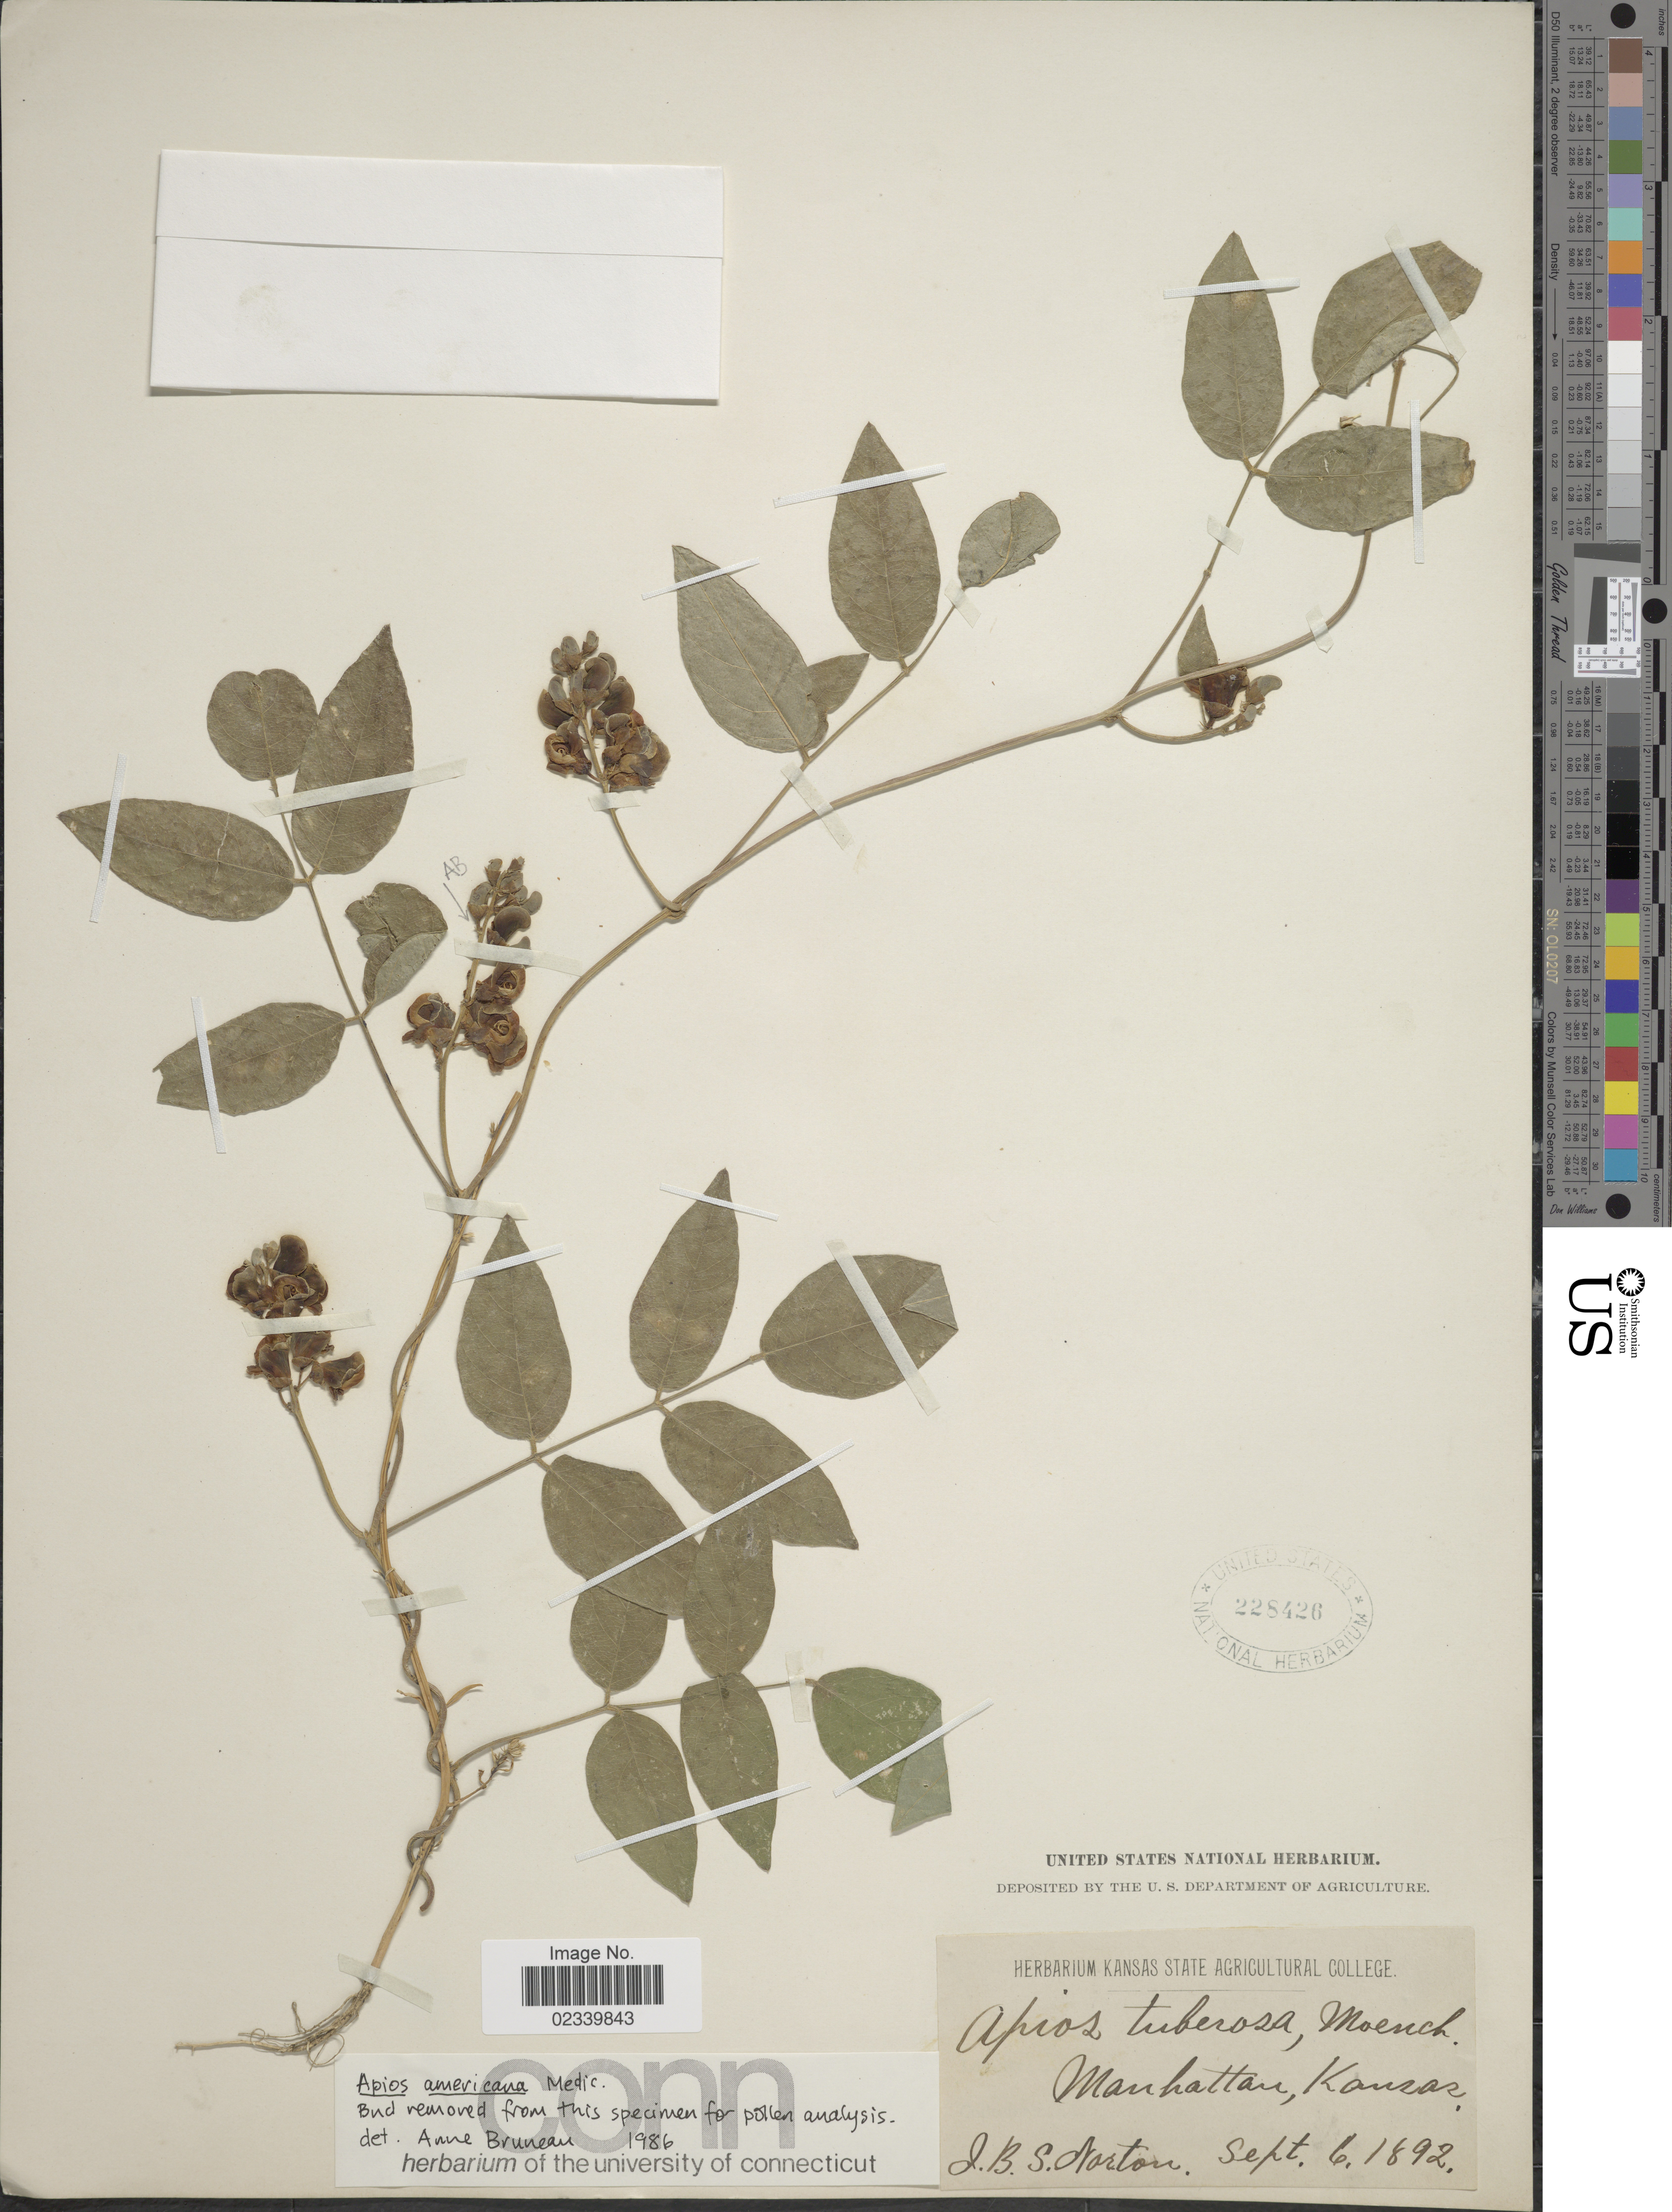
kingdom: Plantae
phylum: Tracheophyta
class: Magnoliopsida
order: Fabales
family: Fabaceae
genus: Apios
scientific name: Apios americana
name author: Medik.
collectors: J. B. S. Norton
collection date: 1892-09-06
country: United States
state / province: Kansas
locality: Manhattan, Kansas.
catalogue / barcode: US 228426